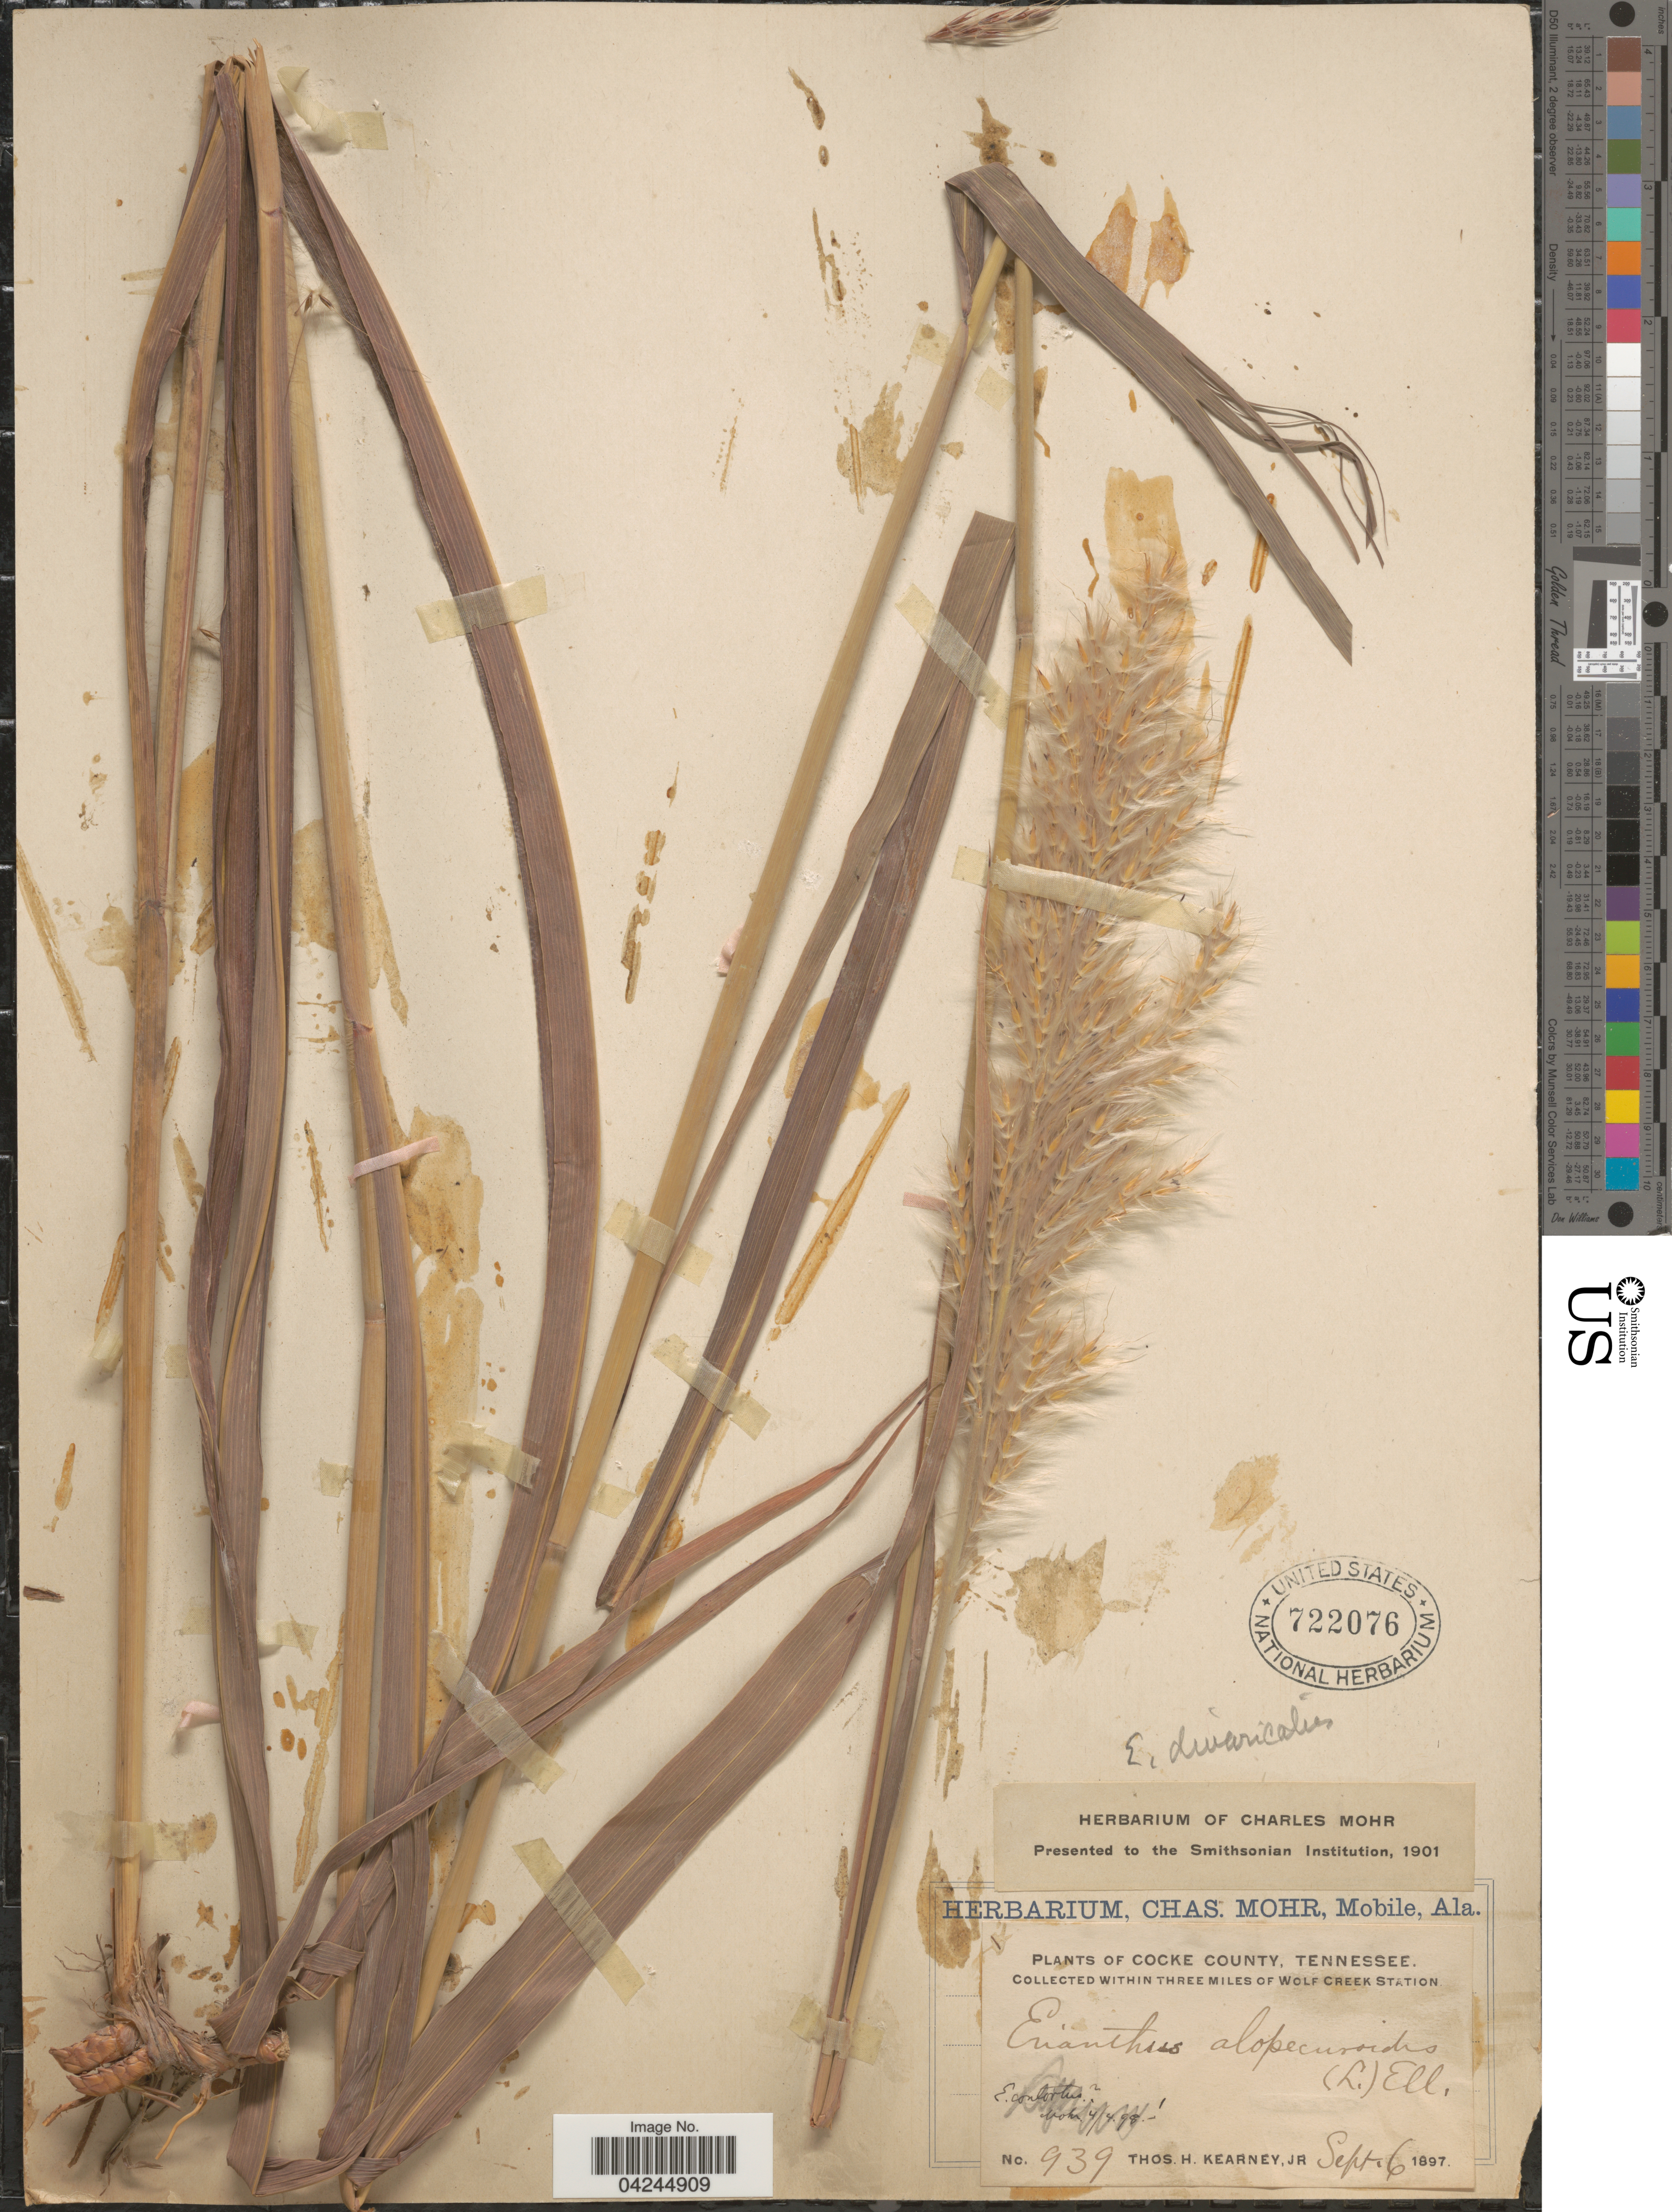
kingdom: Plantae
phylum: Tracheophyta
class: Liliopsida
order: Poales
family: Poaceae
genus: Erianthus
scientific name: Erianthus alopecuroides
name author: Elliott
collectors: T. H. Kearney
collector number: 939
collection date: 1897-09-06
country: United States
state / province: Tennessee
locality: Cocke County, within three miles of Wolf Creek Station.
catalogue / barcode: US 722076